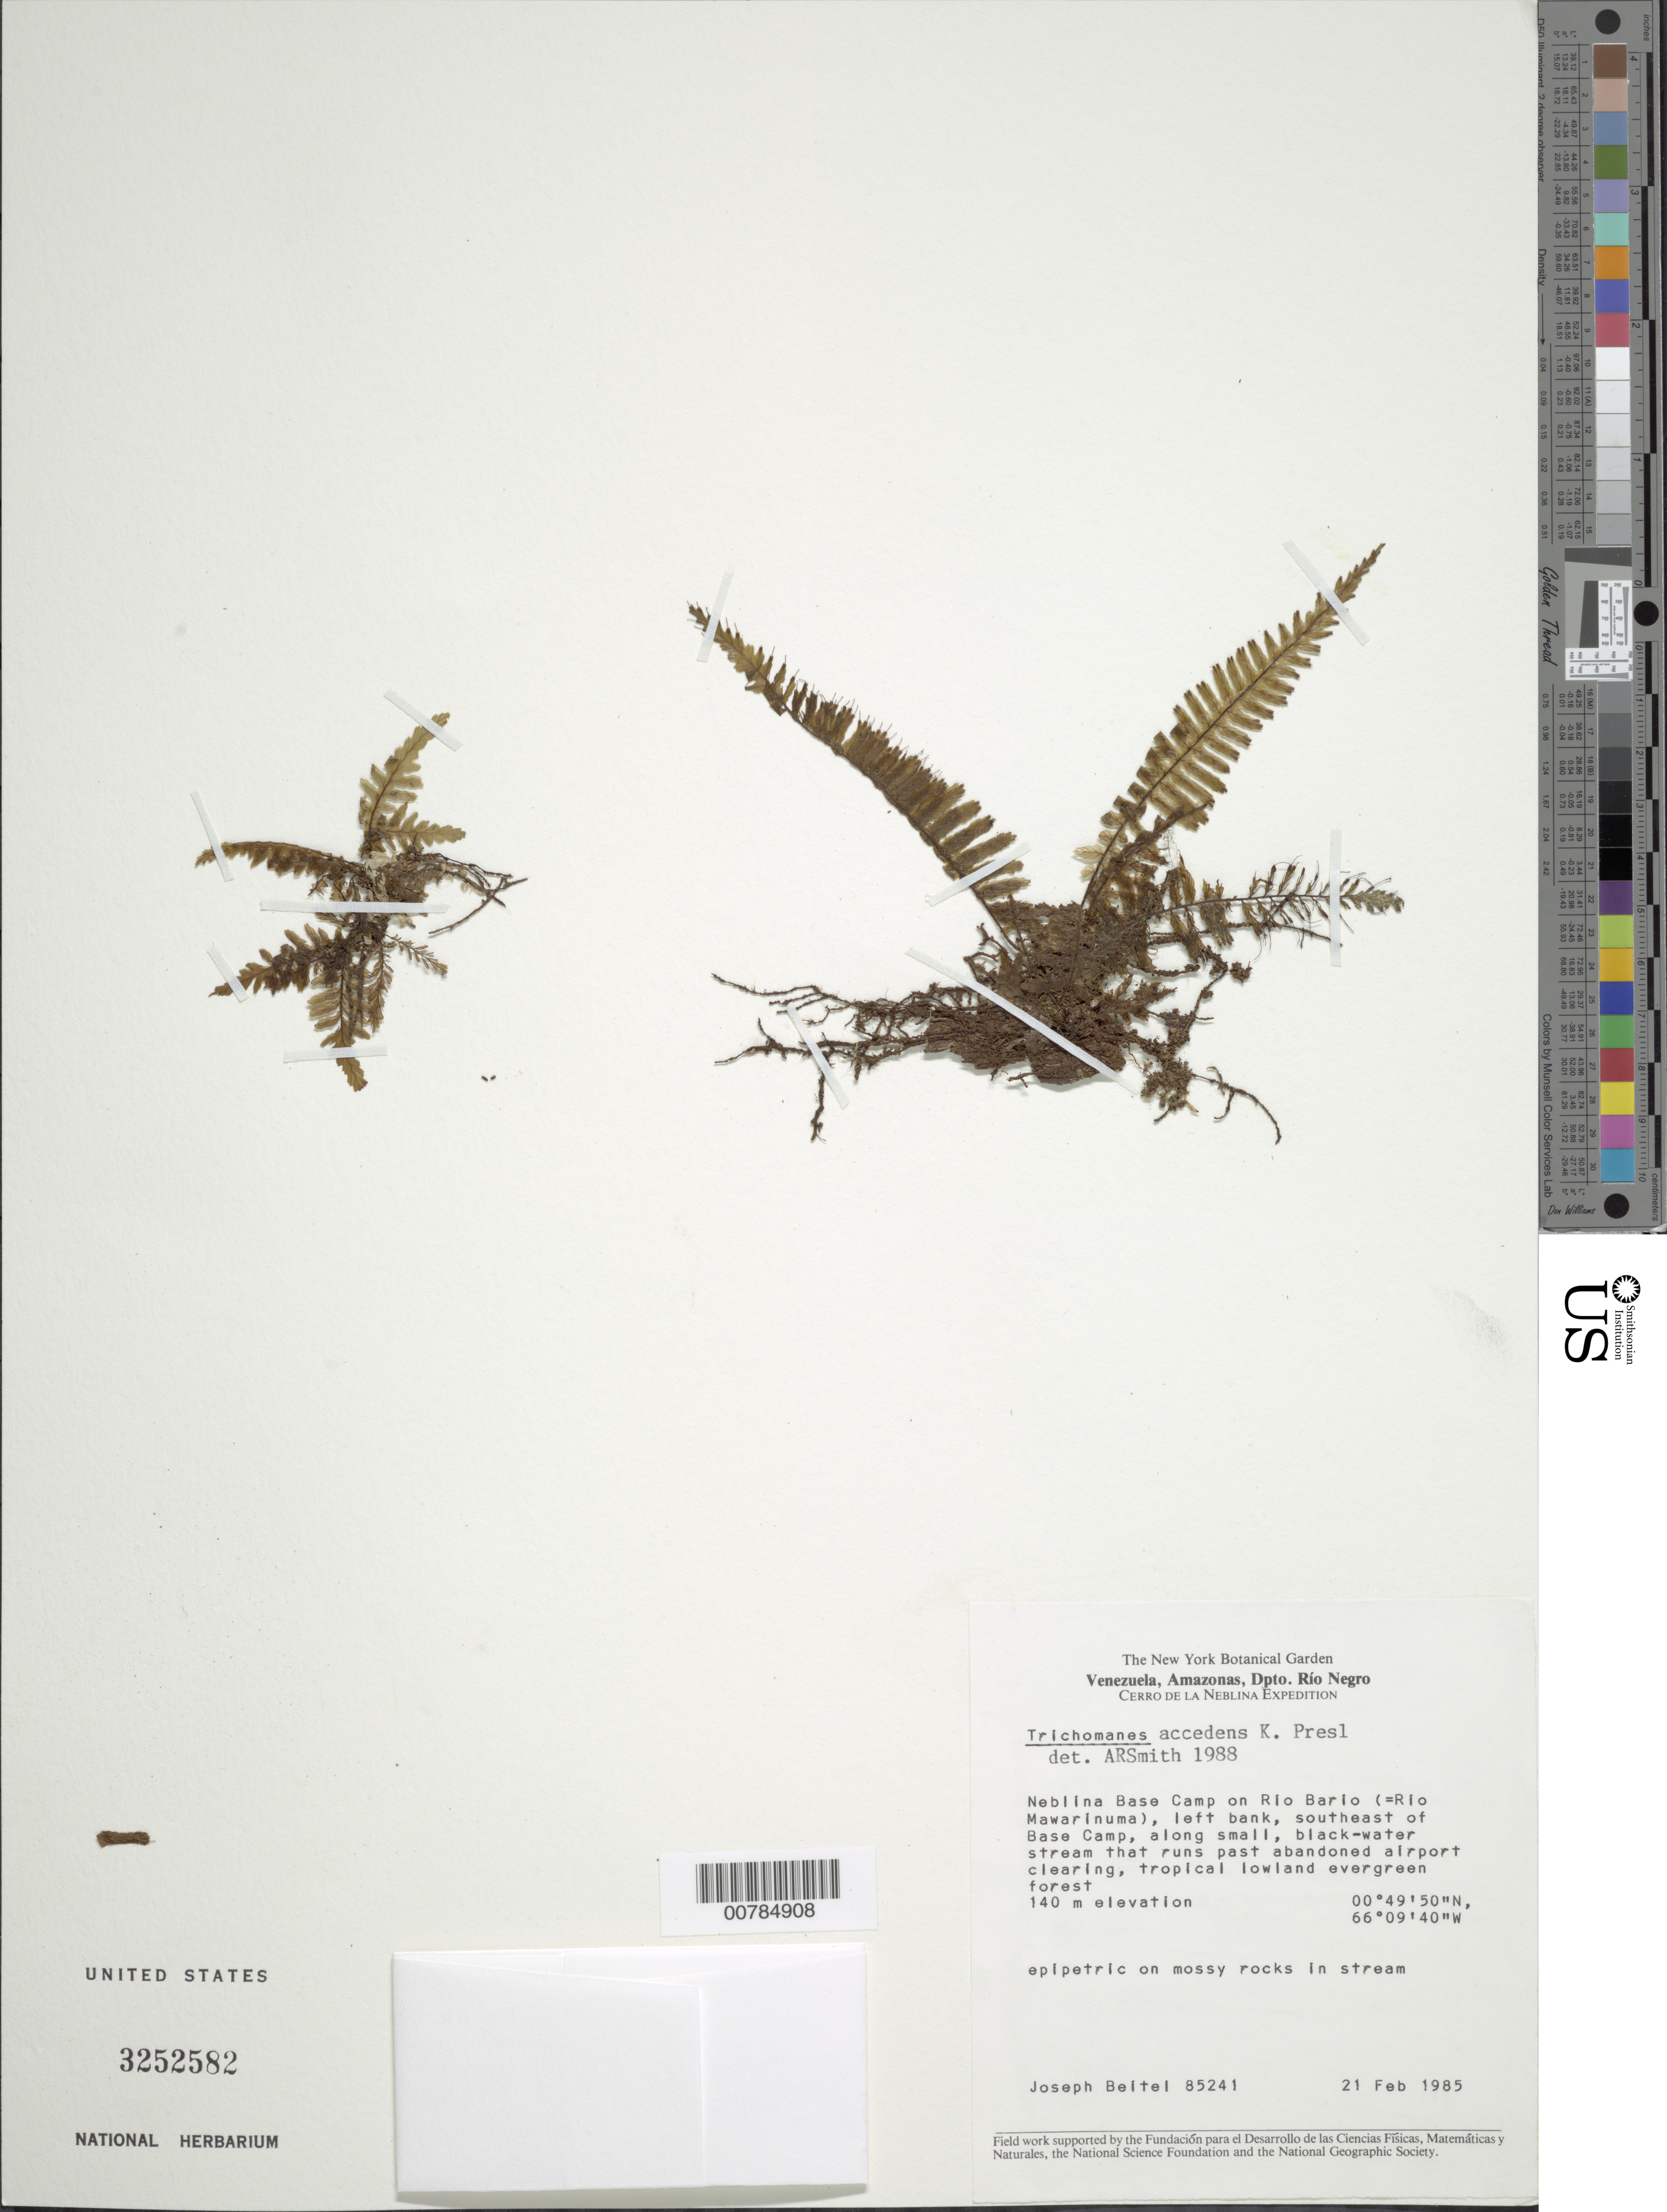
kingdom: Plantae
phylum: Tracheophyta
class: Polypodiopsida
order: Hymenophyllales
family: Hymenophyllaceae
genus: Trichomanes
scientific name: Trichomanes accedens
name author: C. Presl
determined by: Smith, Alan R., (UC)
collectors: J. M. Beitel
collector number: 85241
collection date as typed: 21-Feb-85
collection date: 1985-02-21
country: Venezuela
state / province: Amazonas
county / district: Río Negro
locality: Neblina Base Camp on Río Barío (Río Mawarinuma), SE of Base Camp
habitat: Small, black-water stream, tropical lowland evergreen forest; on mossy rocks in stream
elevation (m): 140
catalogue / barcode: US 3252582